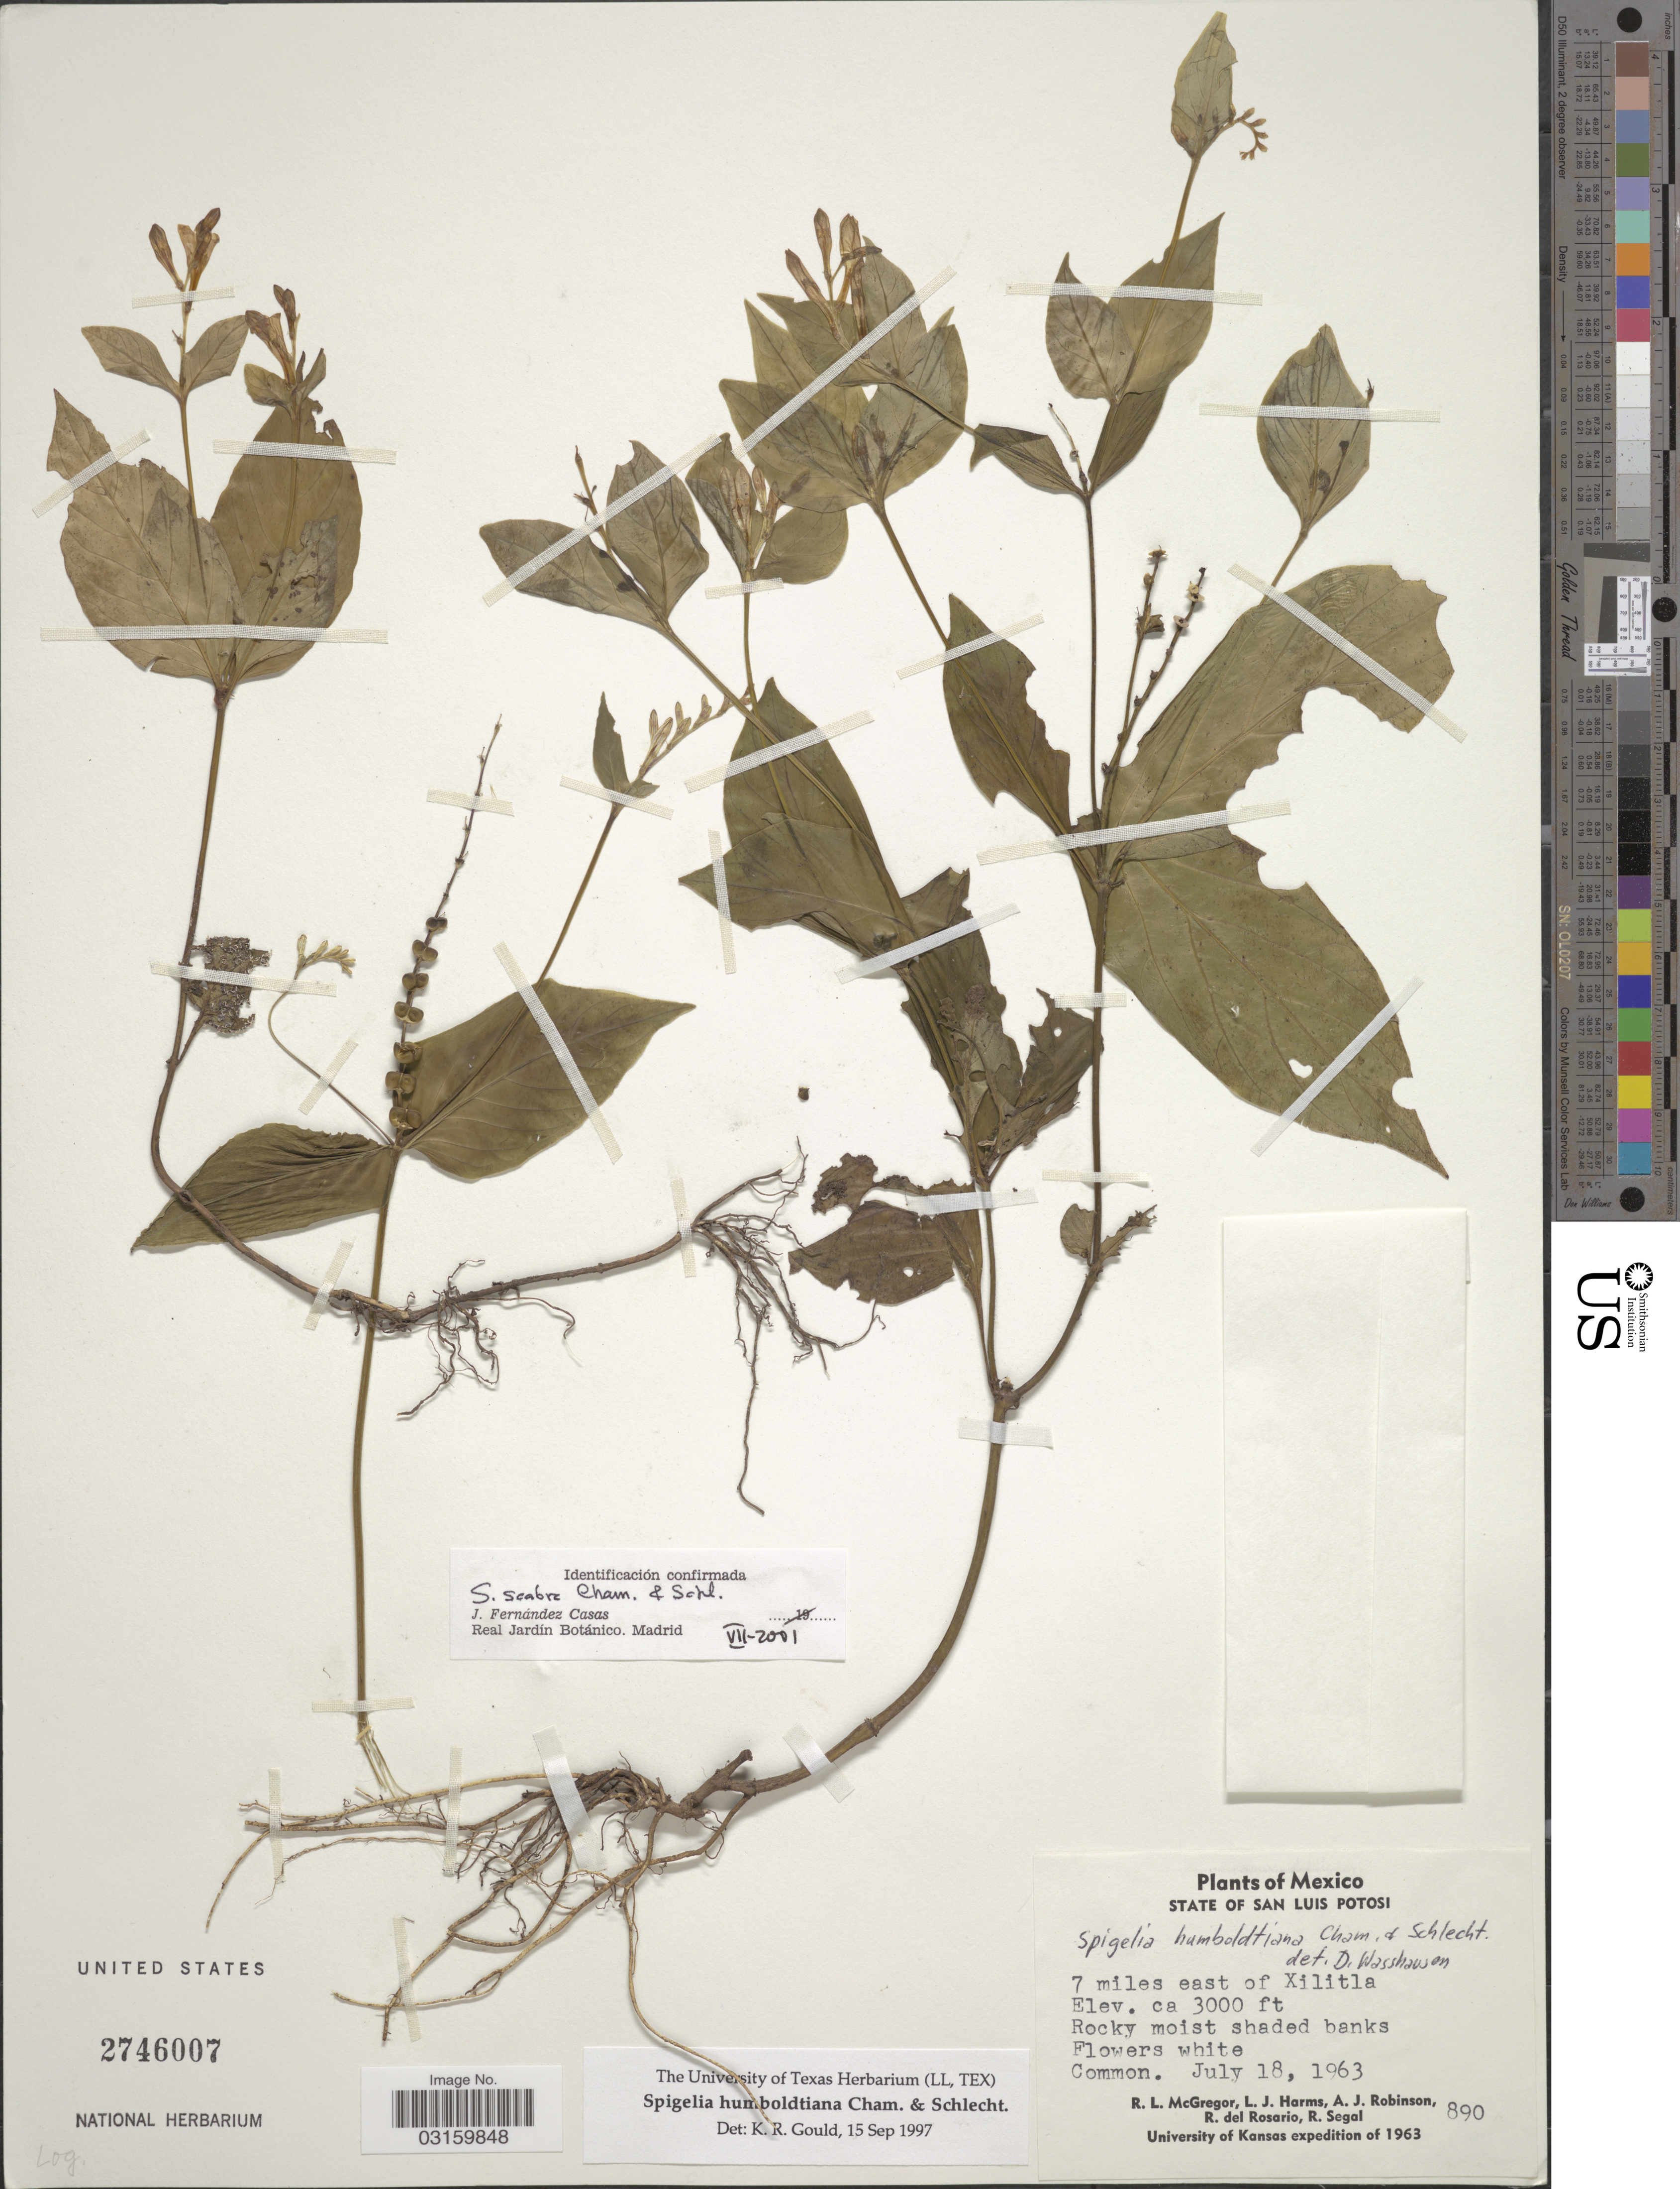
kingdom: Plantae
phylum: Tracheophyta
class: Magnoliopsida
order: Gentianales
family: Loganiaceae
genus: Spigelia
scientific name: Spigelia humboldtiana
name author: Cham. & Schltdl.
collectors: R. McGregor, L. Harms, A. J. Robinson, R. del Rosario & R. Segal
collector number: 890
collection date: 1963-07-18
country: Mexico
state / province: San Luis Potosí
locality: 7 miles east of Xilitla.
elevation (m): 914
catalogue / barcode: US 2746007